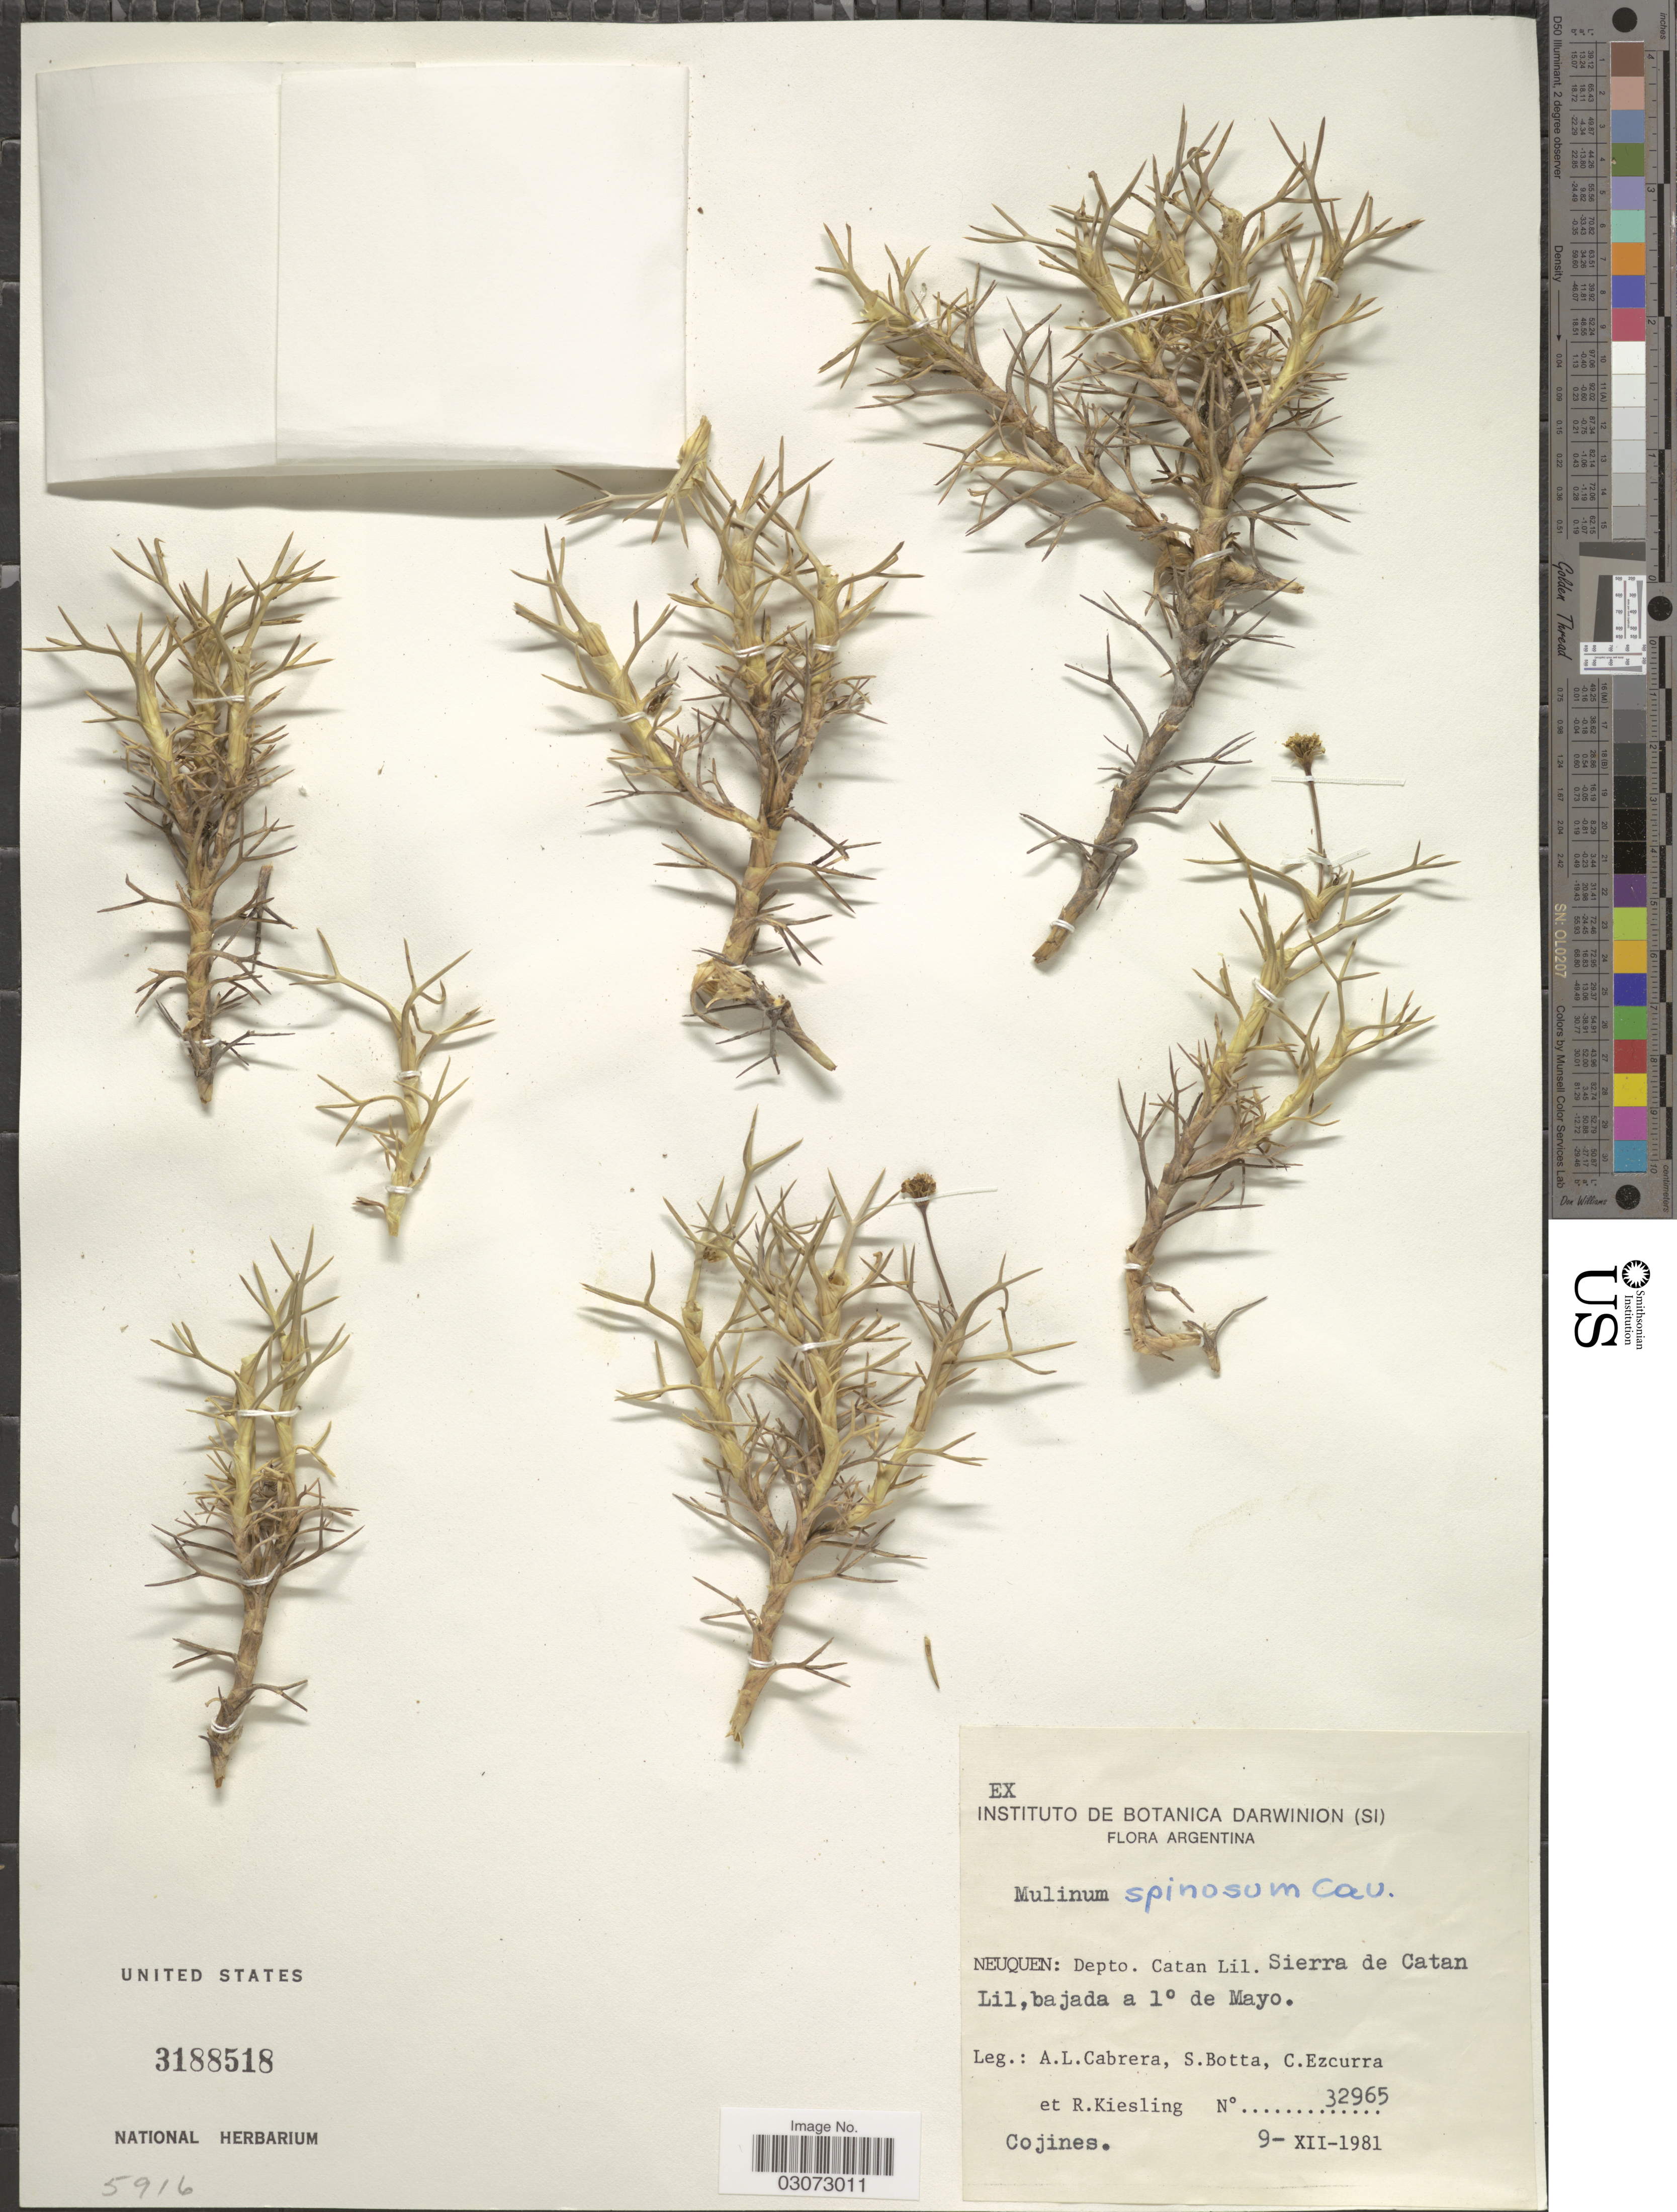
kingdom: Plantae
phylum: Tracheophyta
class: Magnoliopsida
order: Apiales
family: Apiaceae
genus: Mulinum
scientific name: Mulinum spinosum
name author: Pers.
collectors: A. L. Cabrera, S. Botta, C. Ezcurra & R. Kiesling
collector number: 32965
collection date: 1981-12-09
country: Argentina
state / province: Neuquen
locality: Depto. Catan Lil. Sierra de Catan Lil, bajada a 1º de Mayo.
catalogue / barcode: US 3188518